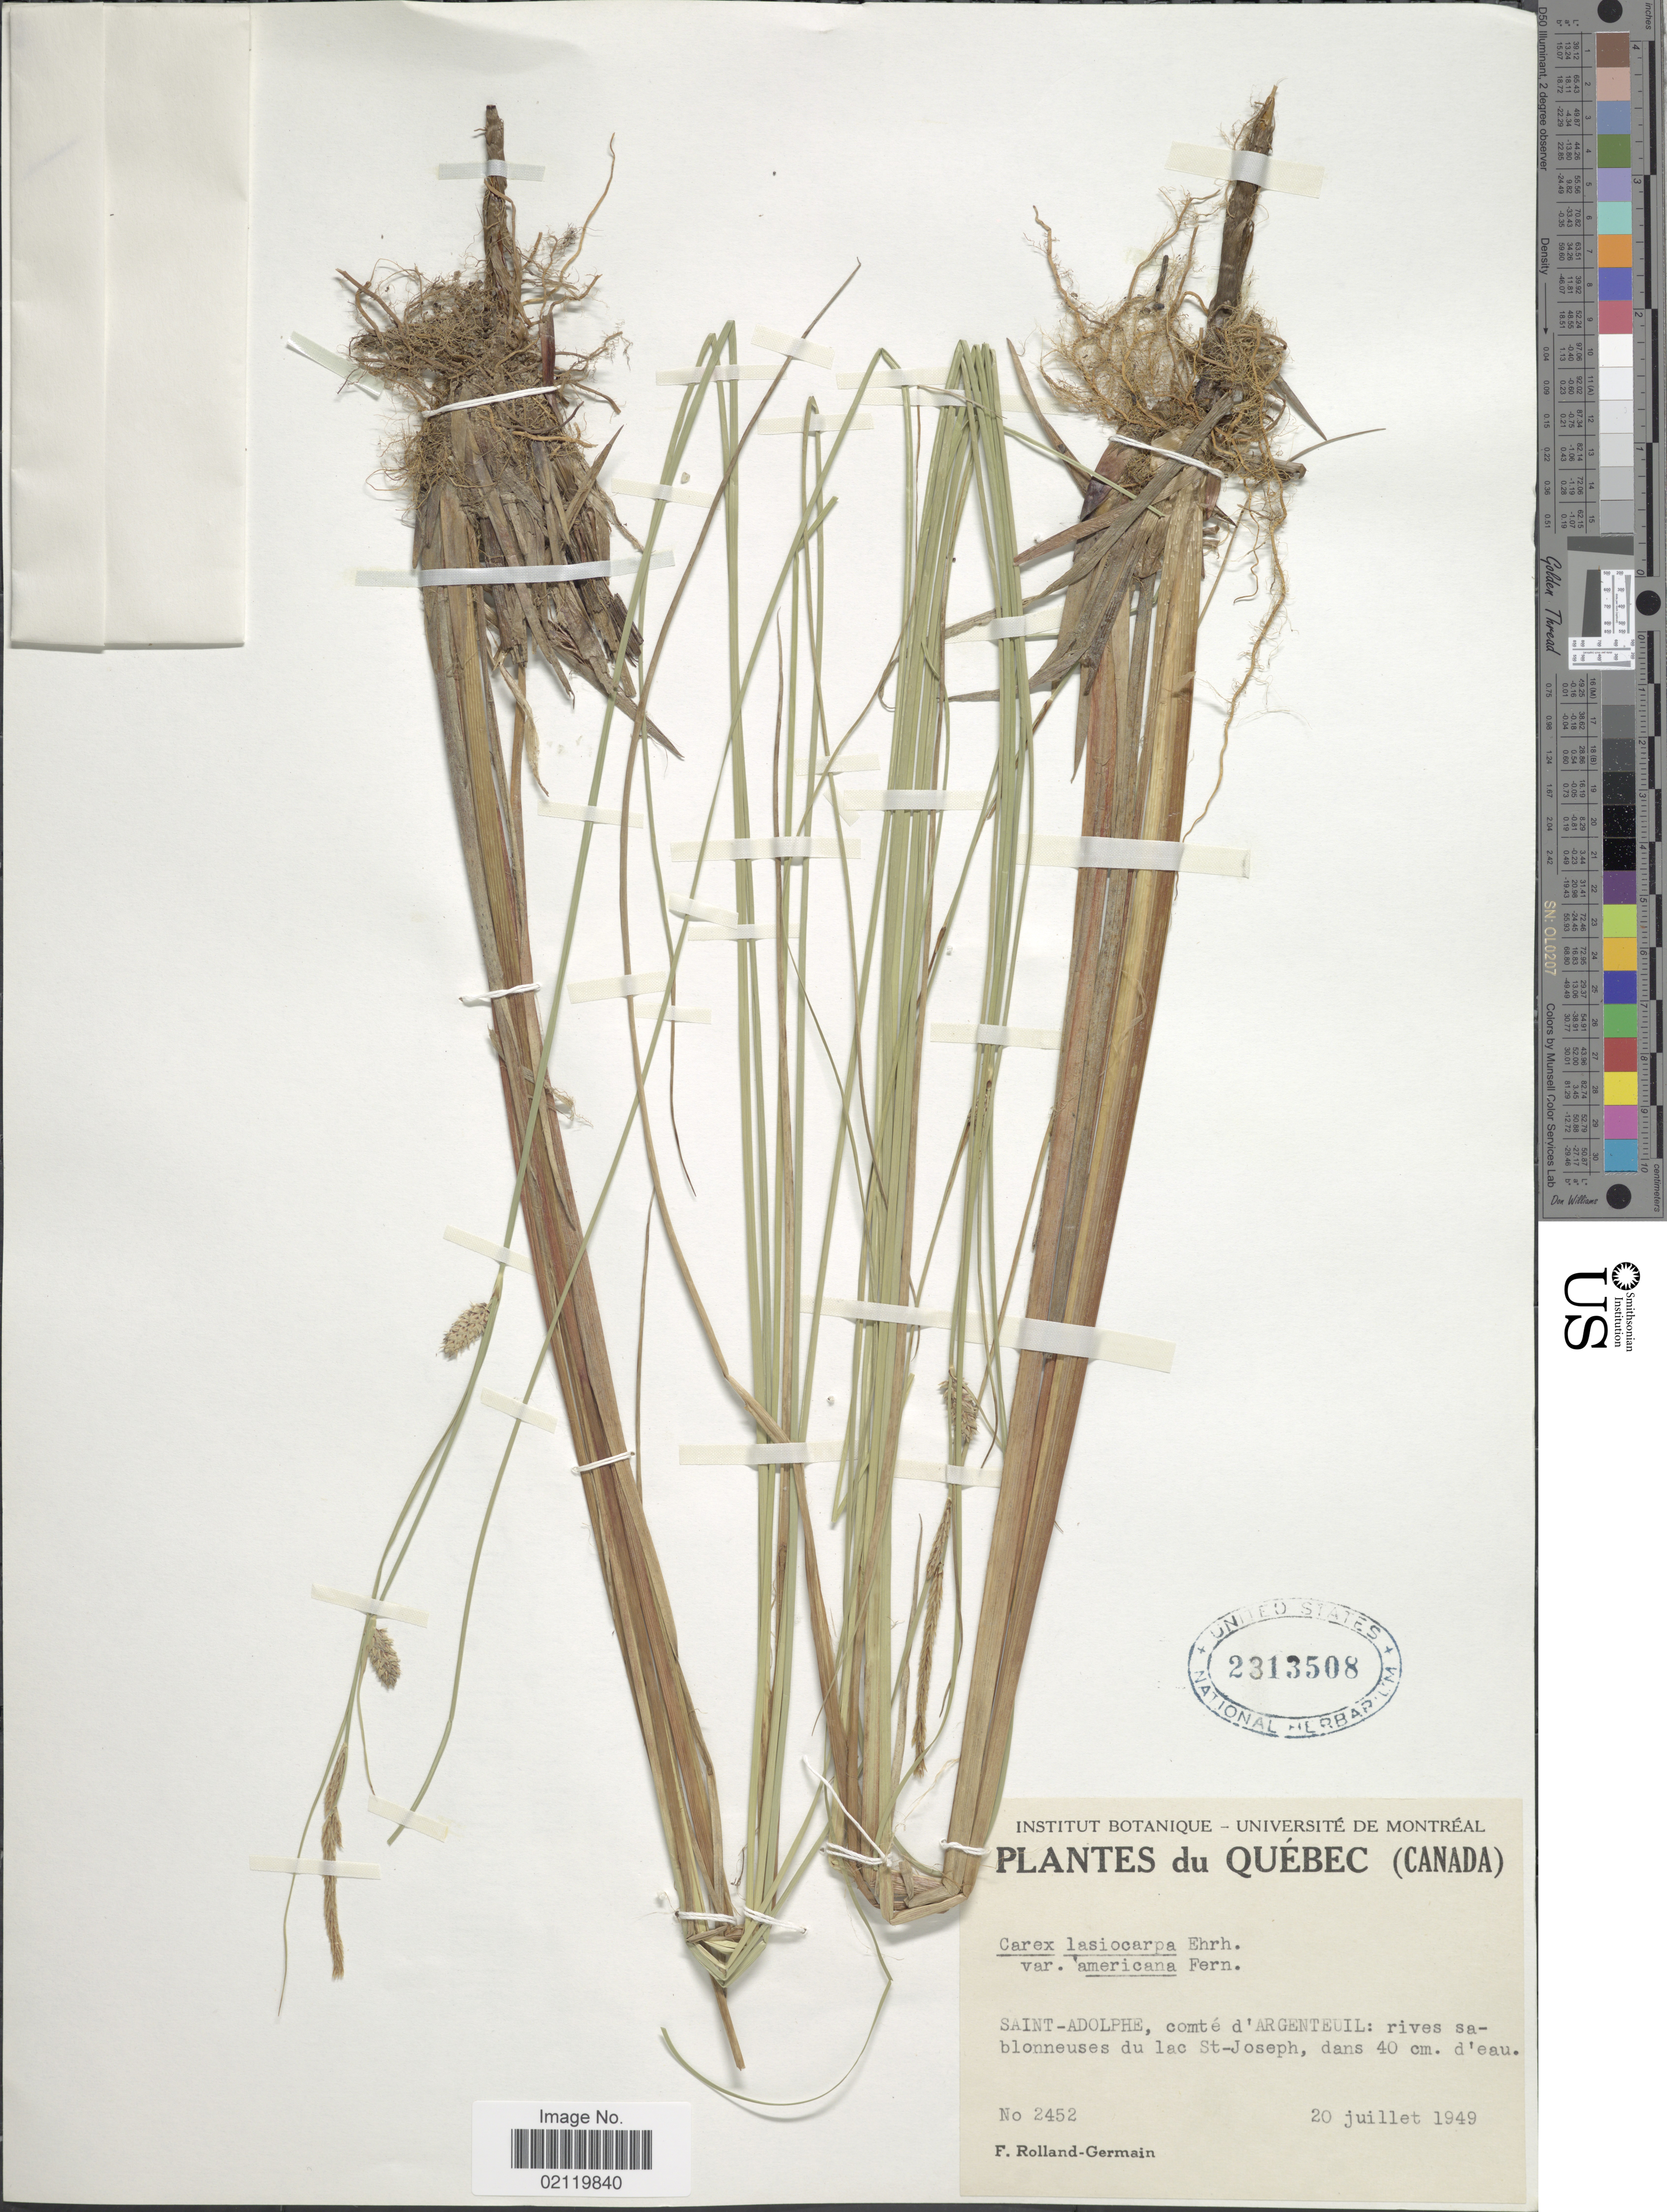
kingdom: Plantae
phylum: Tracheophyta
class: Liliopsida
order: Poales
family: Cyperaceae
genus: Carex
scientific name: Carex lasiocarpa var. americana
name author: Fernald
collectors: Rolland-Germain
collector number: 2452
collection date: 1949-07-20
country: Canada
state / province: Quebec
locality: Saint-Adolphe, comte d'Argenteuil: rives sablonneuses du lac St-Josep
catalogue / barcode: US 2313508